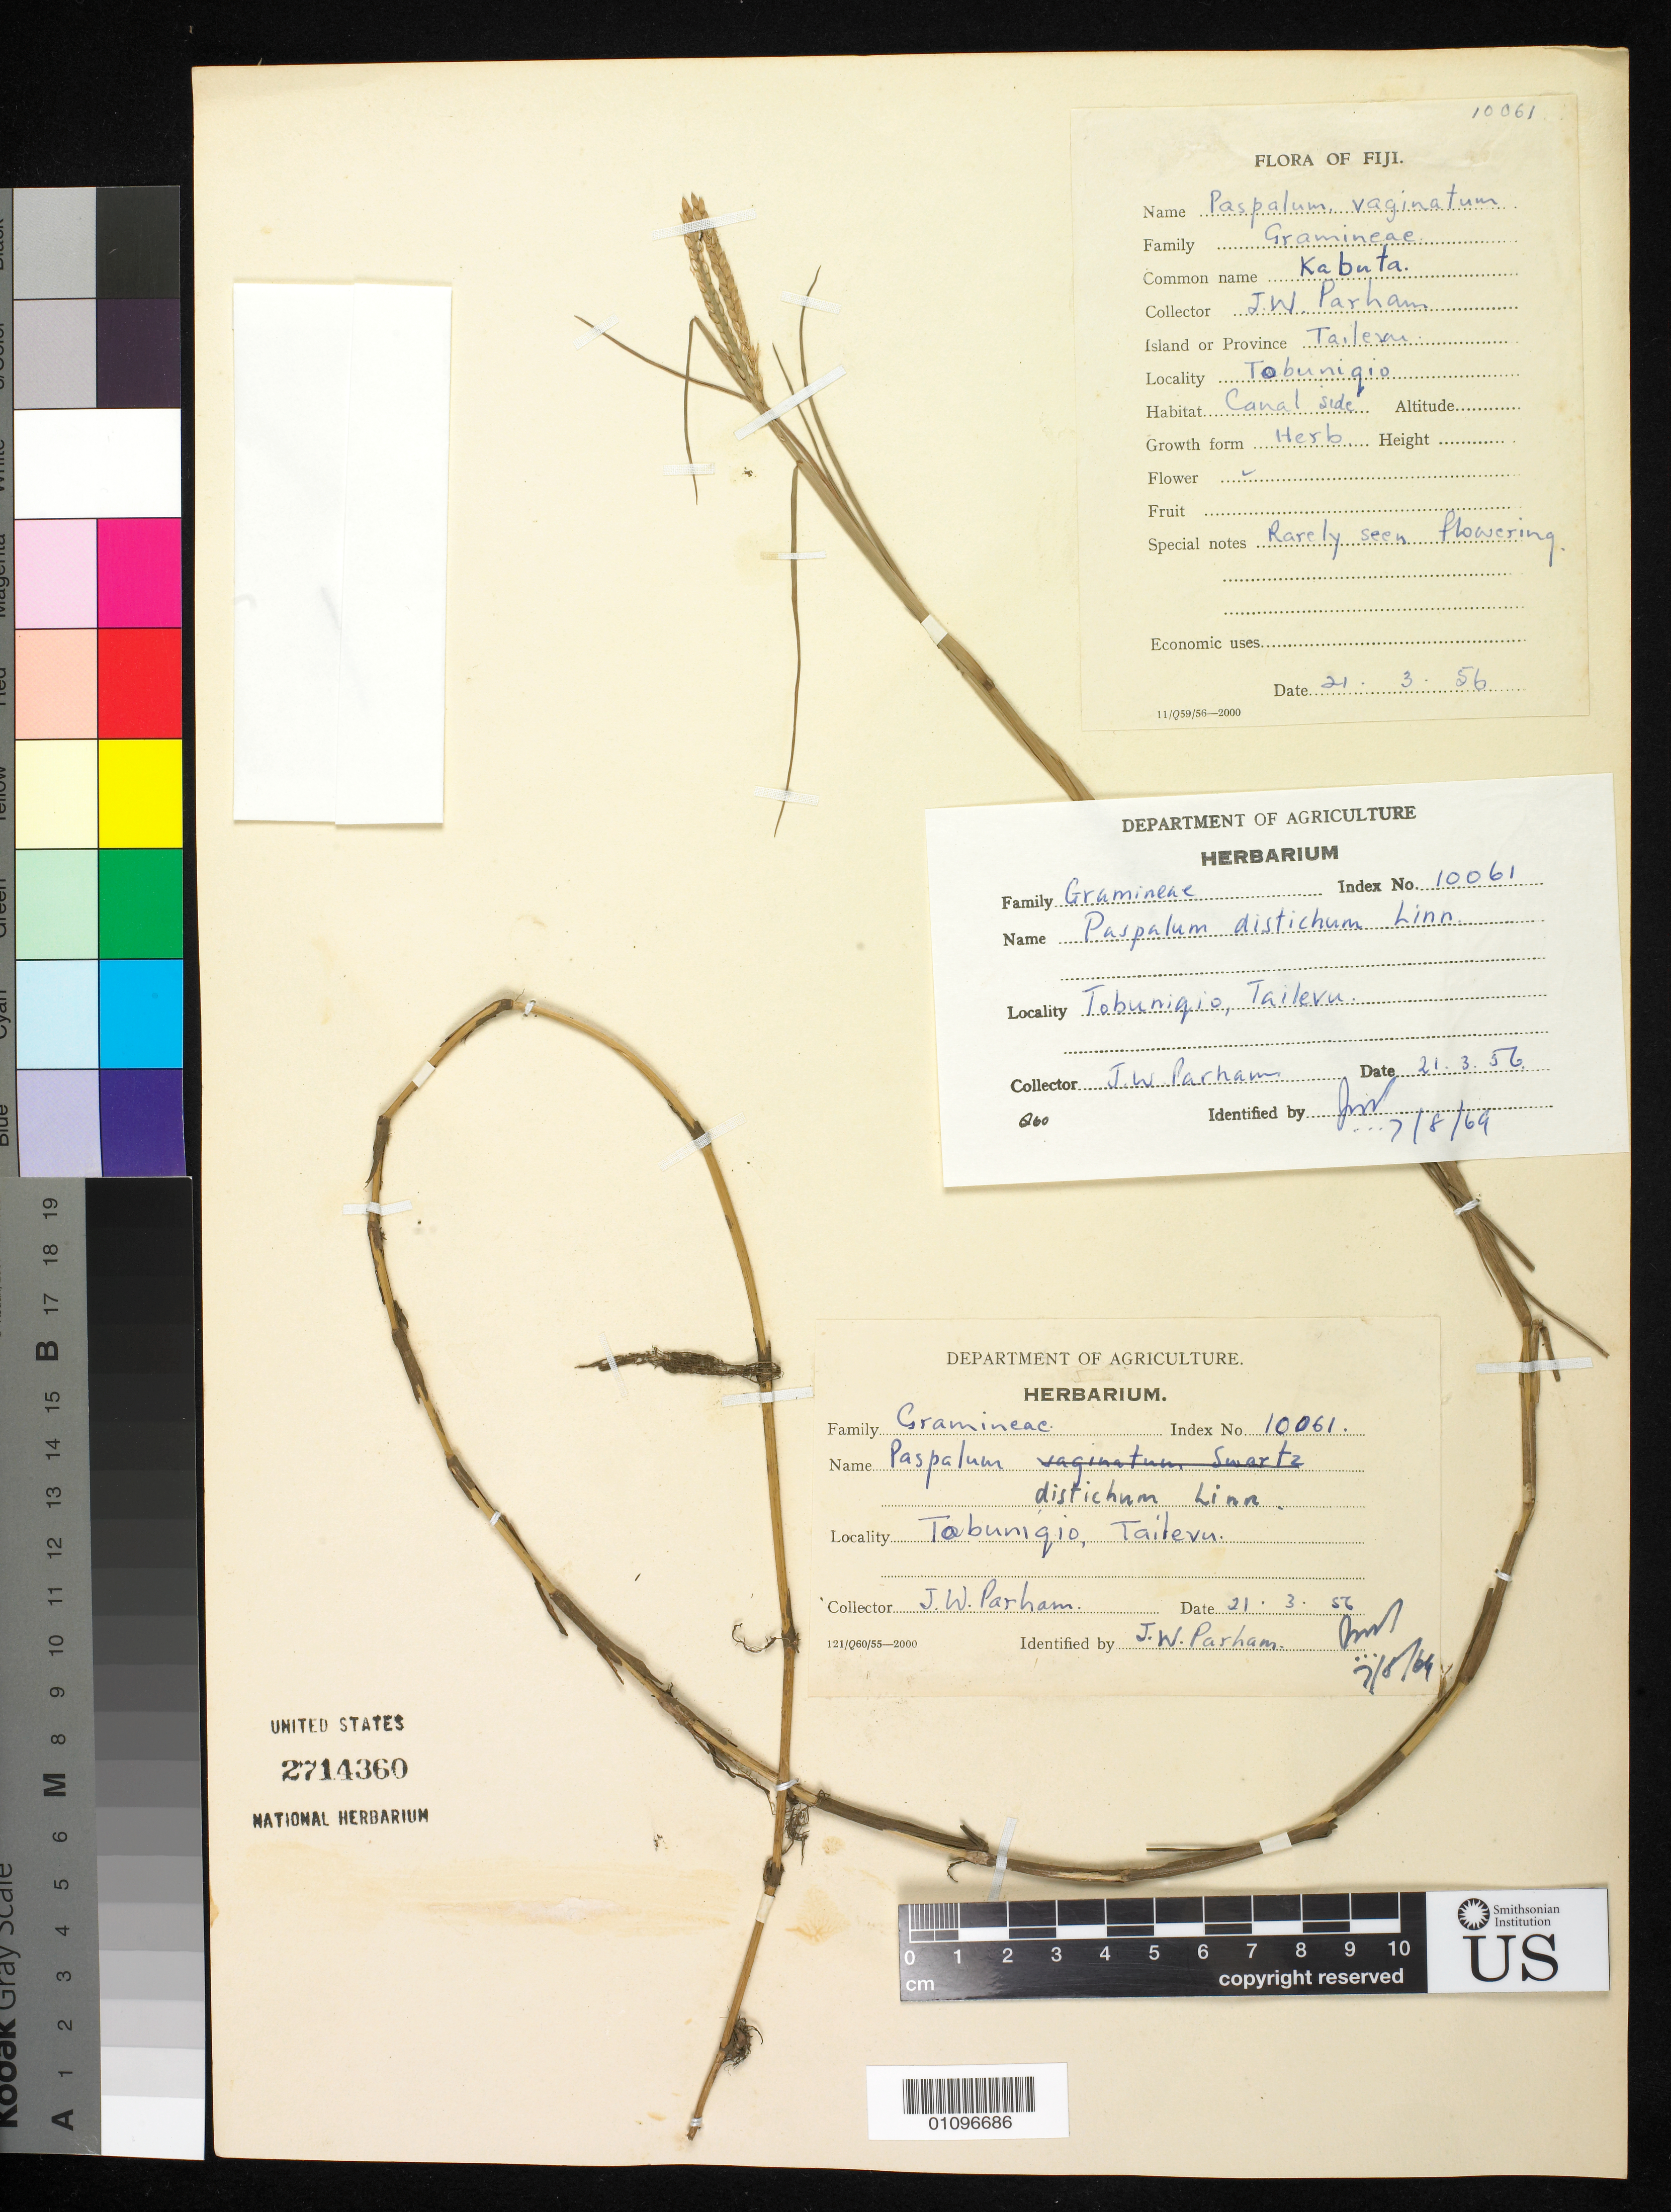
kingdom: Plantae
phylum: Tracheophyta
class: Liliopsida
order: Poales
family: Poaceae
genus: Paspalum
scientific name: Paspalum distichum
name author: L.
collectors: J. Parham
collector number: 10061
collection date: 1956-03-21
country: Fiji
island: Viti Levu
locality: Tailevu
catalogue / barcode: US 2714360